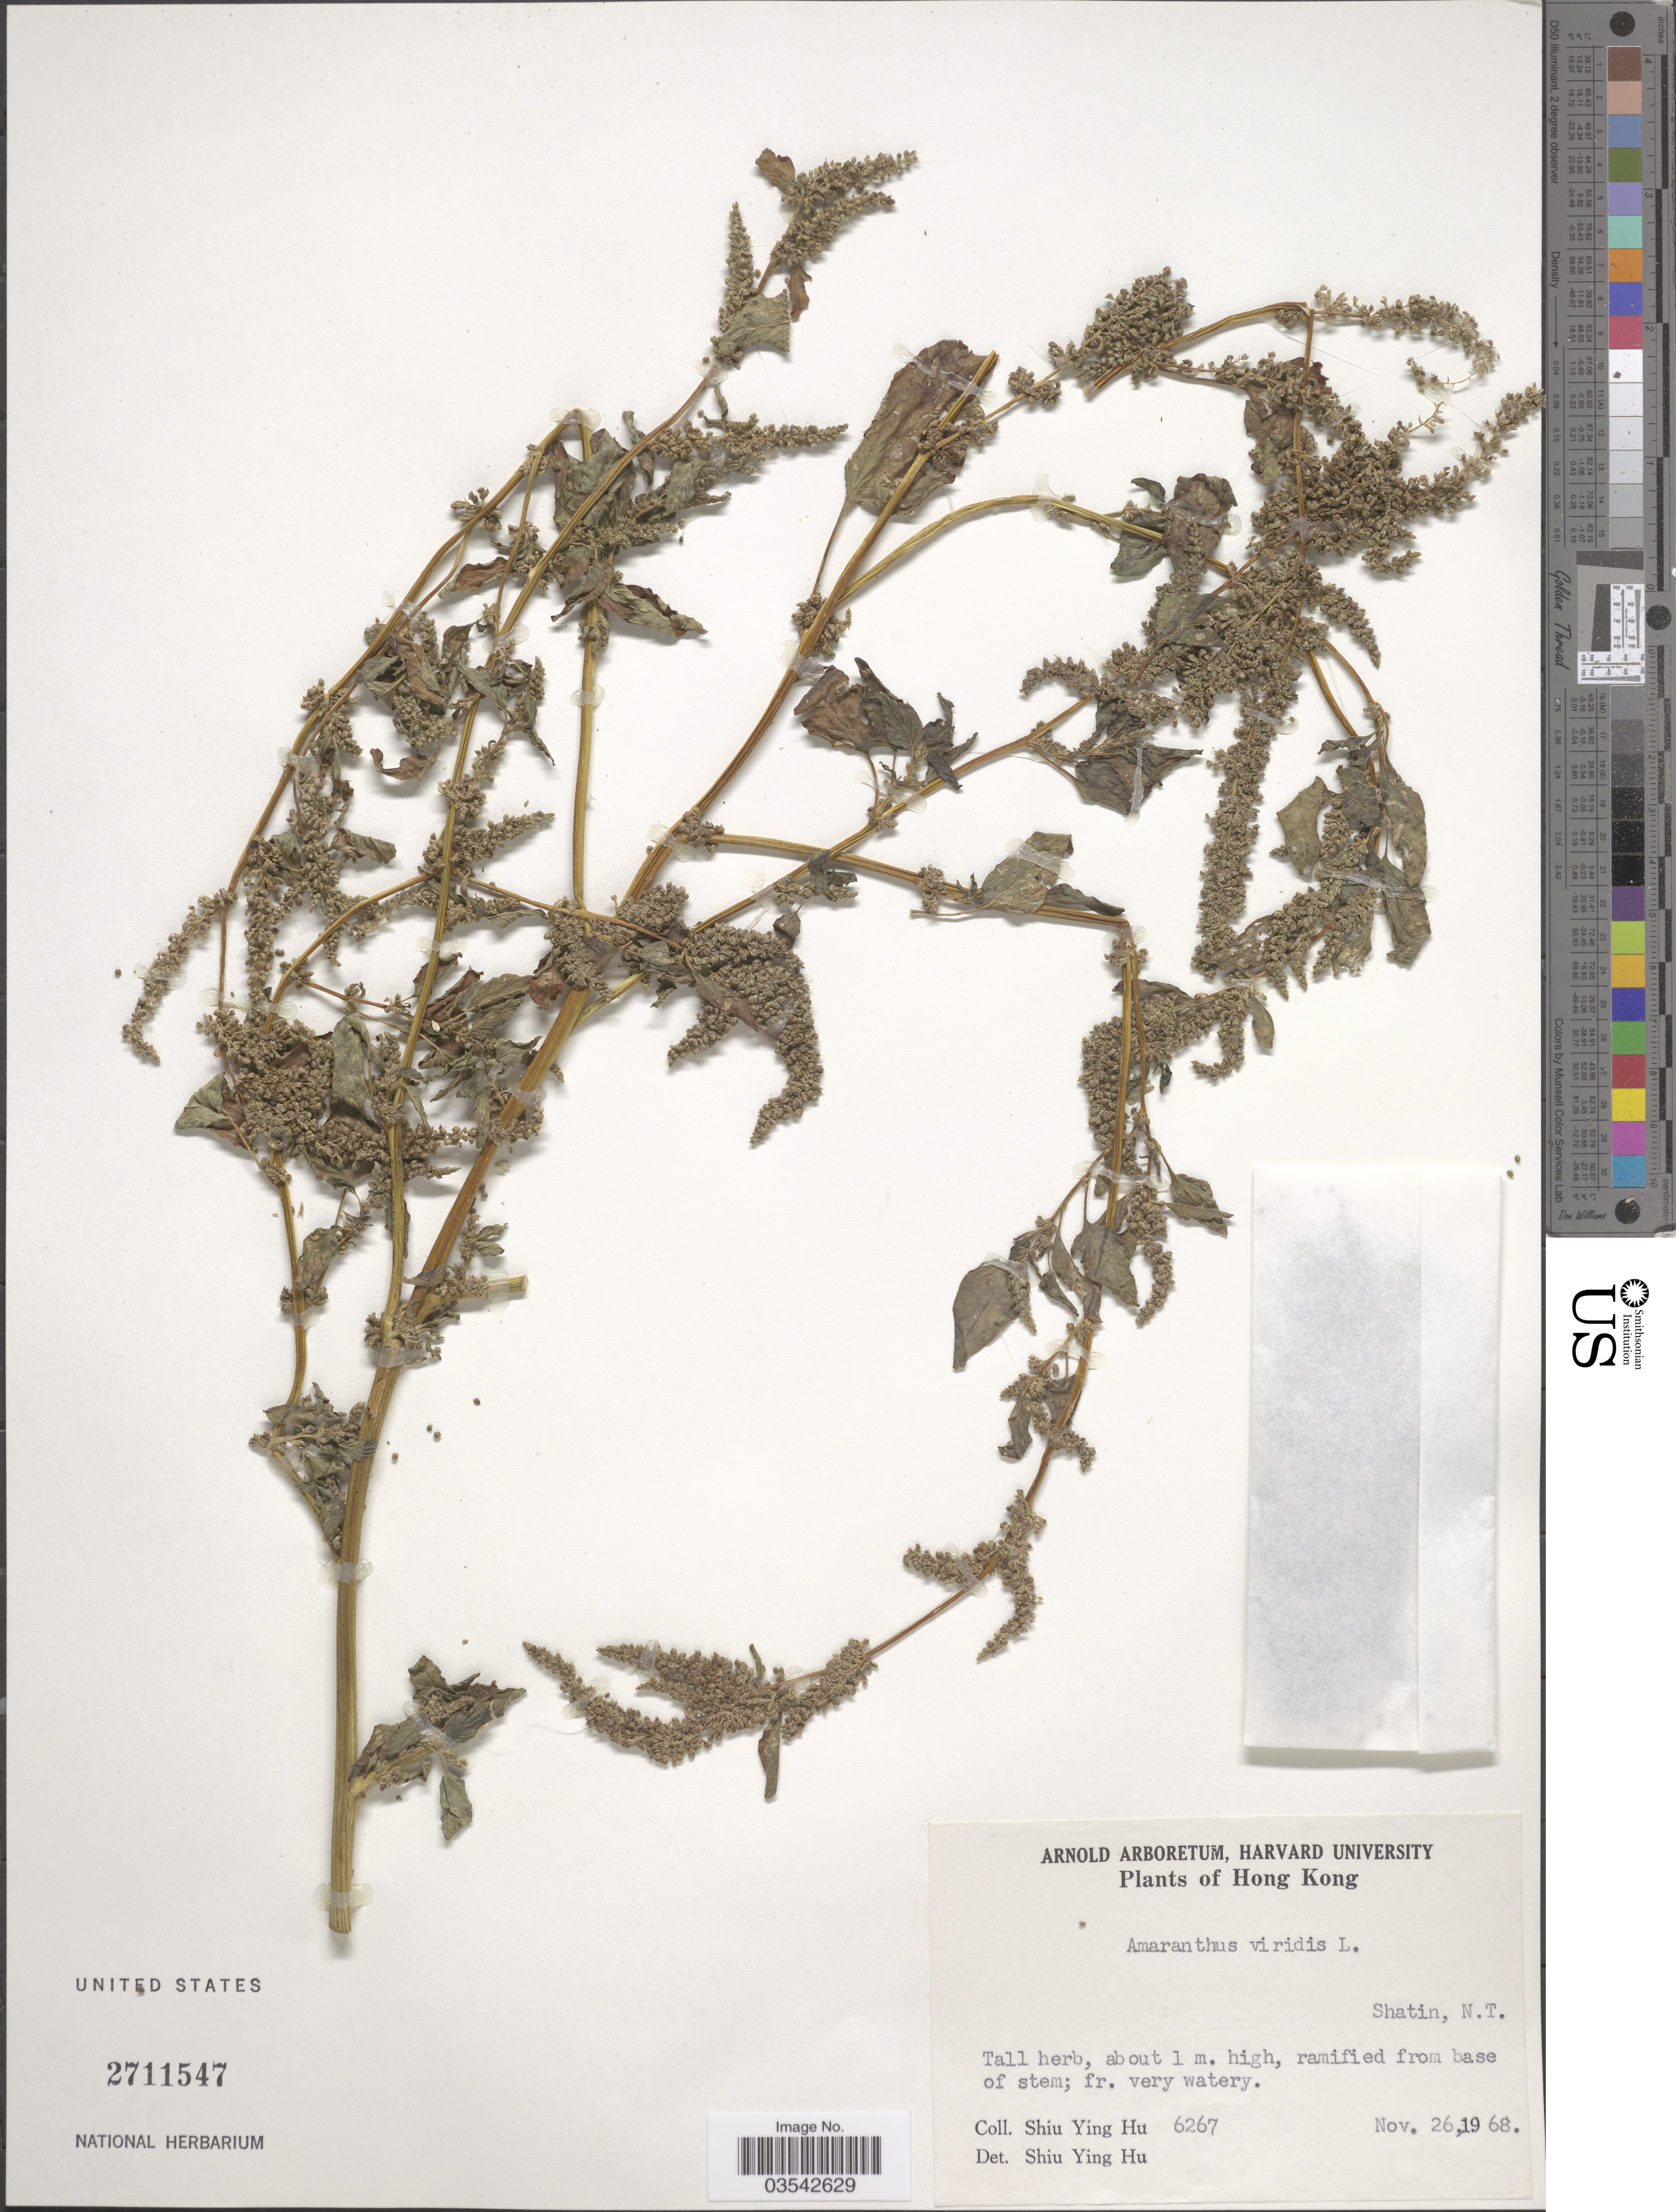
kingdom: Plantae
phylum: Tracheophyta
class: Magnoliopsida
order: Caryophyllales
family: Amaranthaceae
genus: Amaranthus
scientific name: Amaranthus viridis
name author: L.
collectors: S. Y. Hu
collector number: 6267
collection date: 1968-11-26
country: China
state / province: Hong Kong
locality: Shatin, N. T.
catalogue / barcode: US 2711547